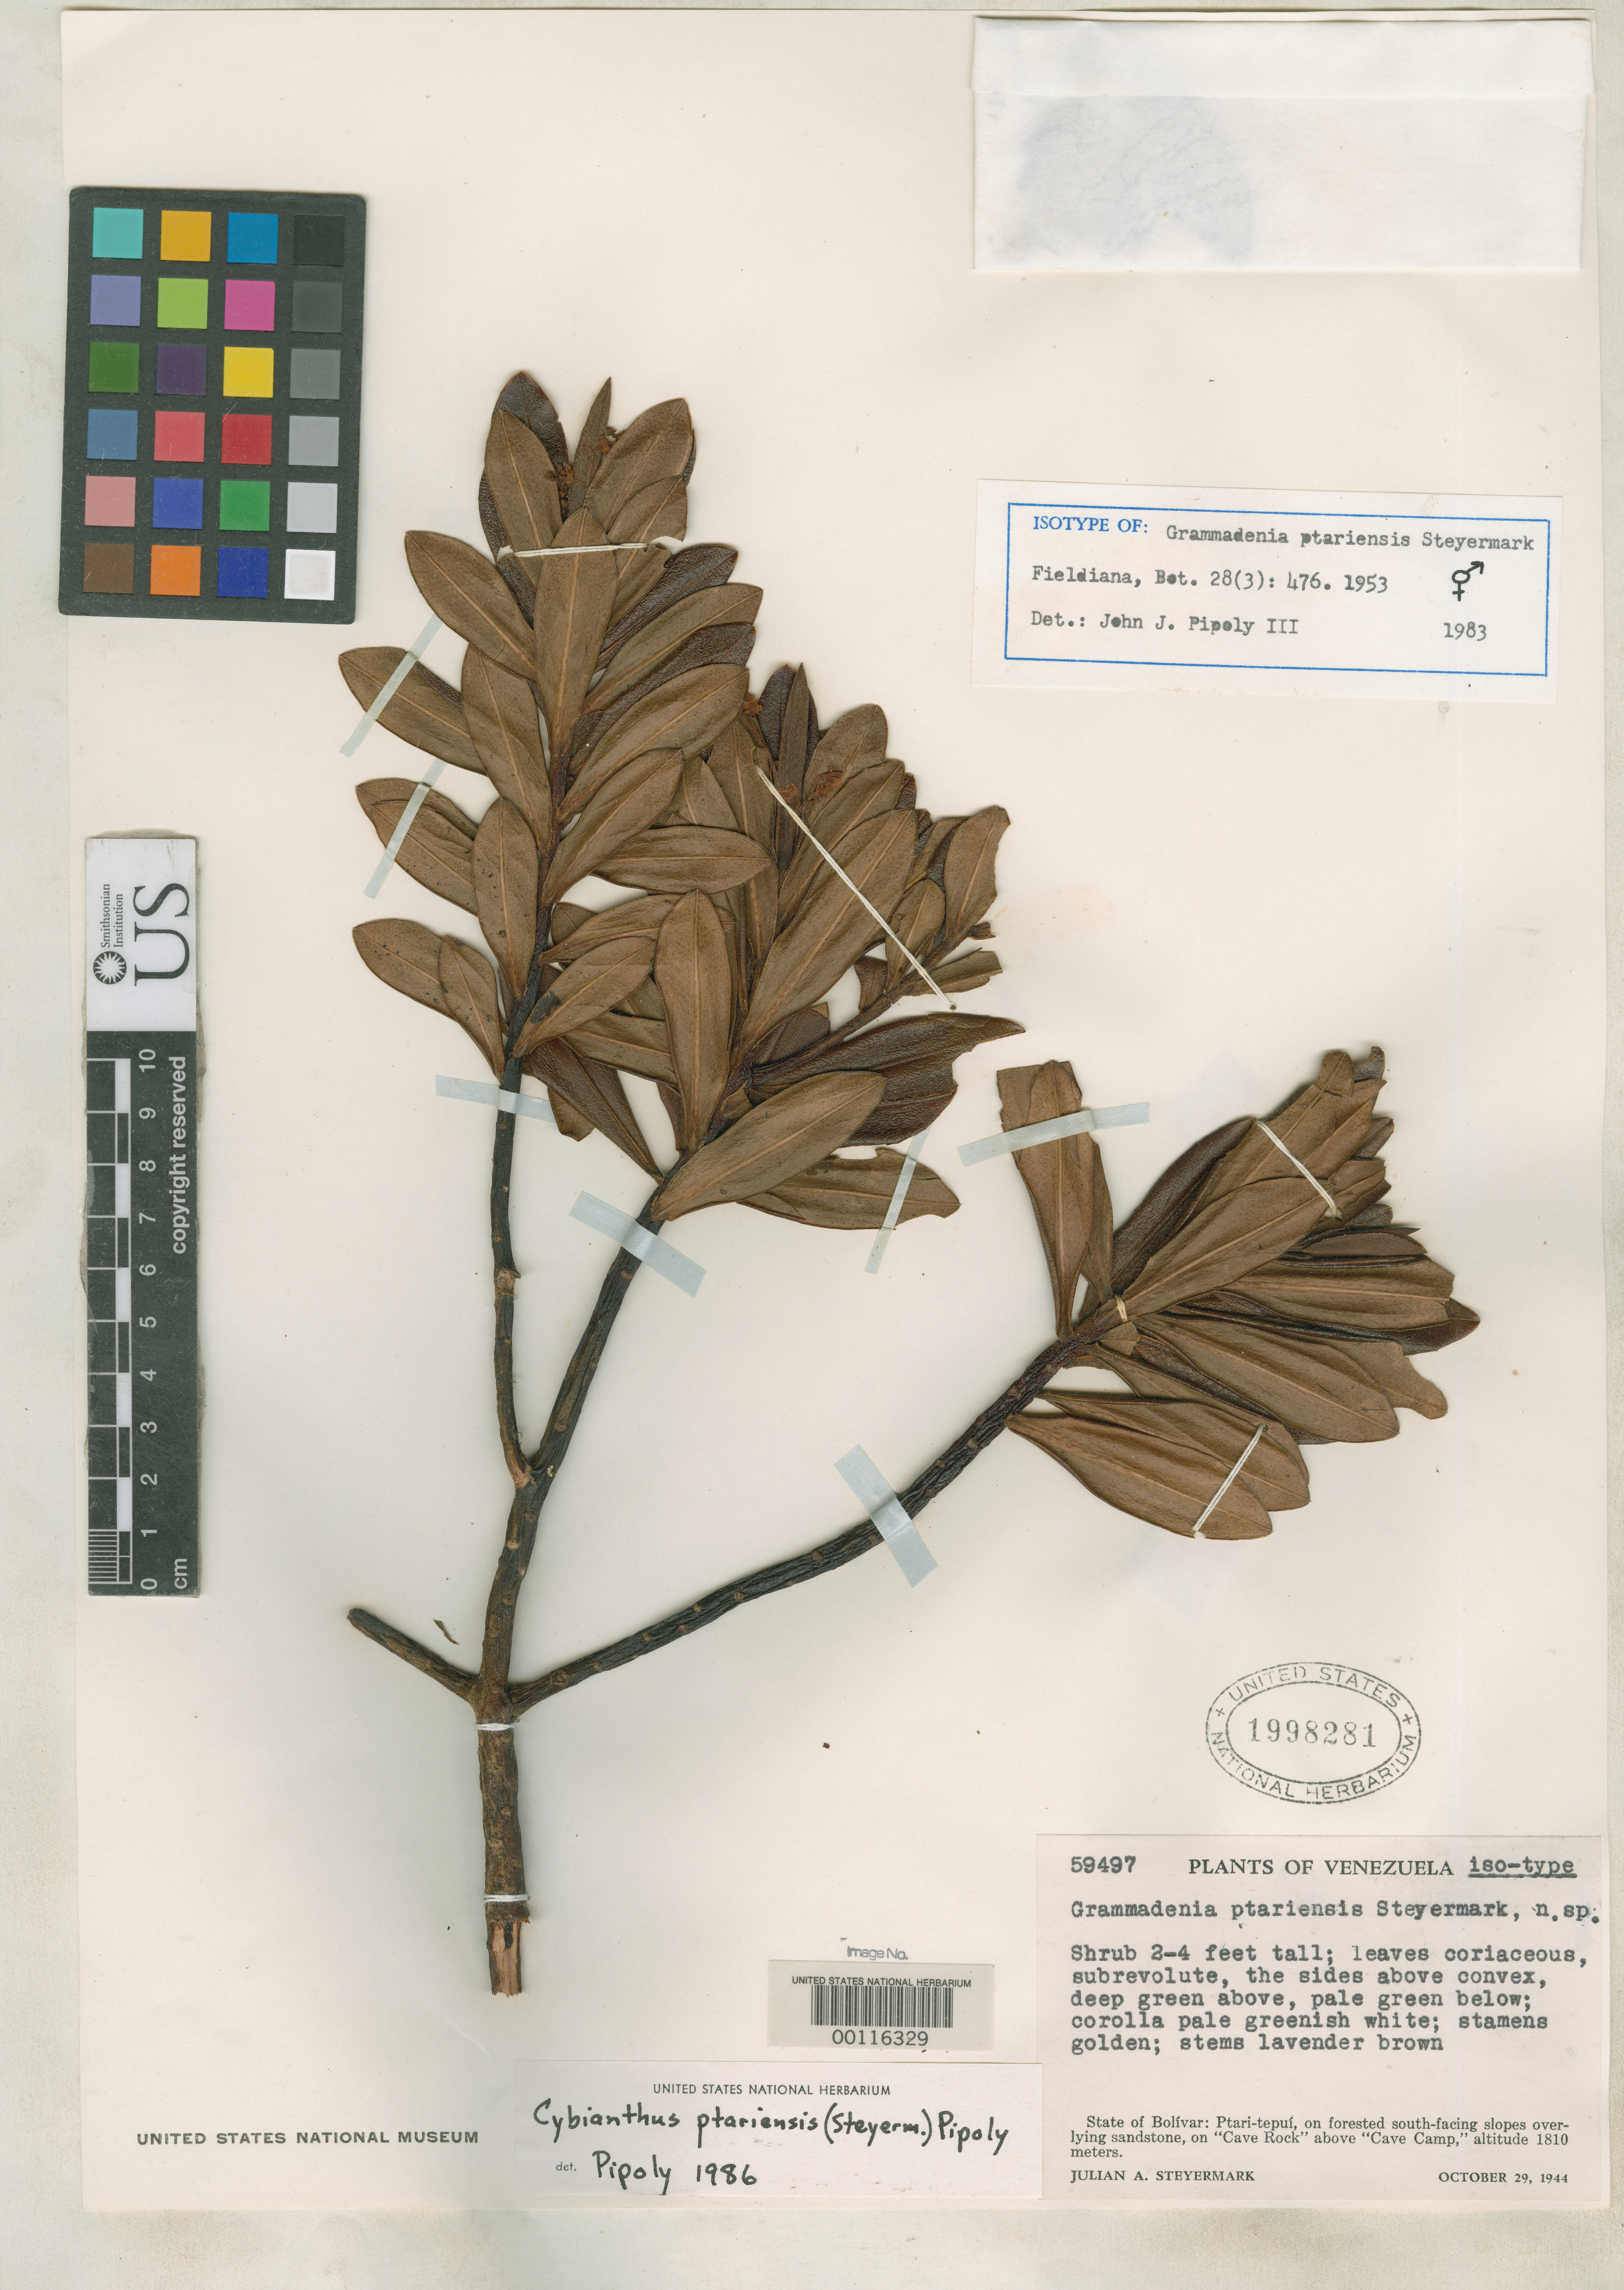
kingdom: Plantae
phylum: Tracheophyta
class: Magnoliopsida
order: Ericales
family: Primulaceae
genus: Grammadenia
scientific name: Grammadenia ptariensis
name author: Steyerm.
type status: Isotype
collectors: J. Steyermark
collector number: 59497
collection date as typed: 29 Oct 1944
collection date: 1944-10-29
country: Venezuela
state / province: Bolivar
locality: Tari-tepui, S-facing slopes, "cave rock" above "cave camp".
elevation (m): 1810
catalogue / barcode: US 1998281